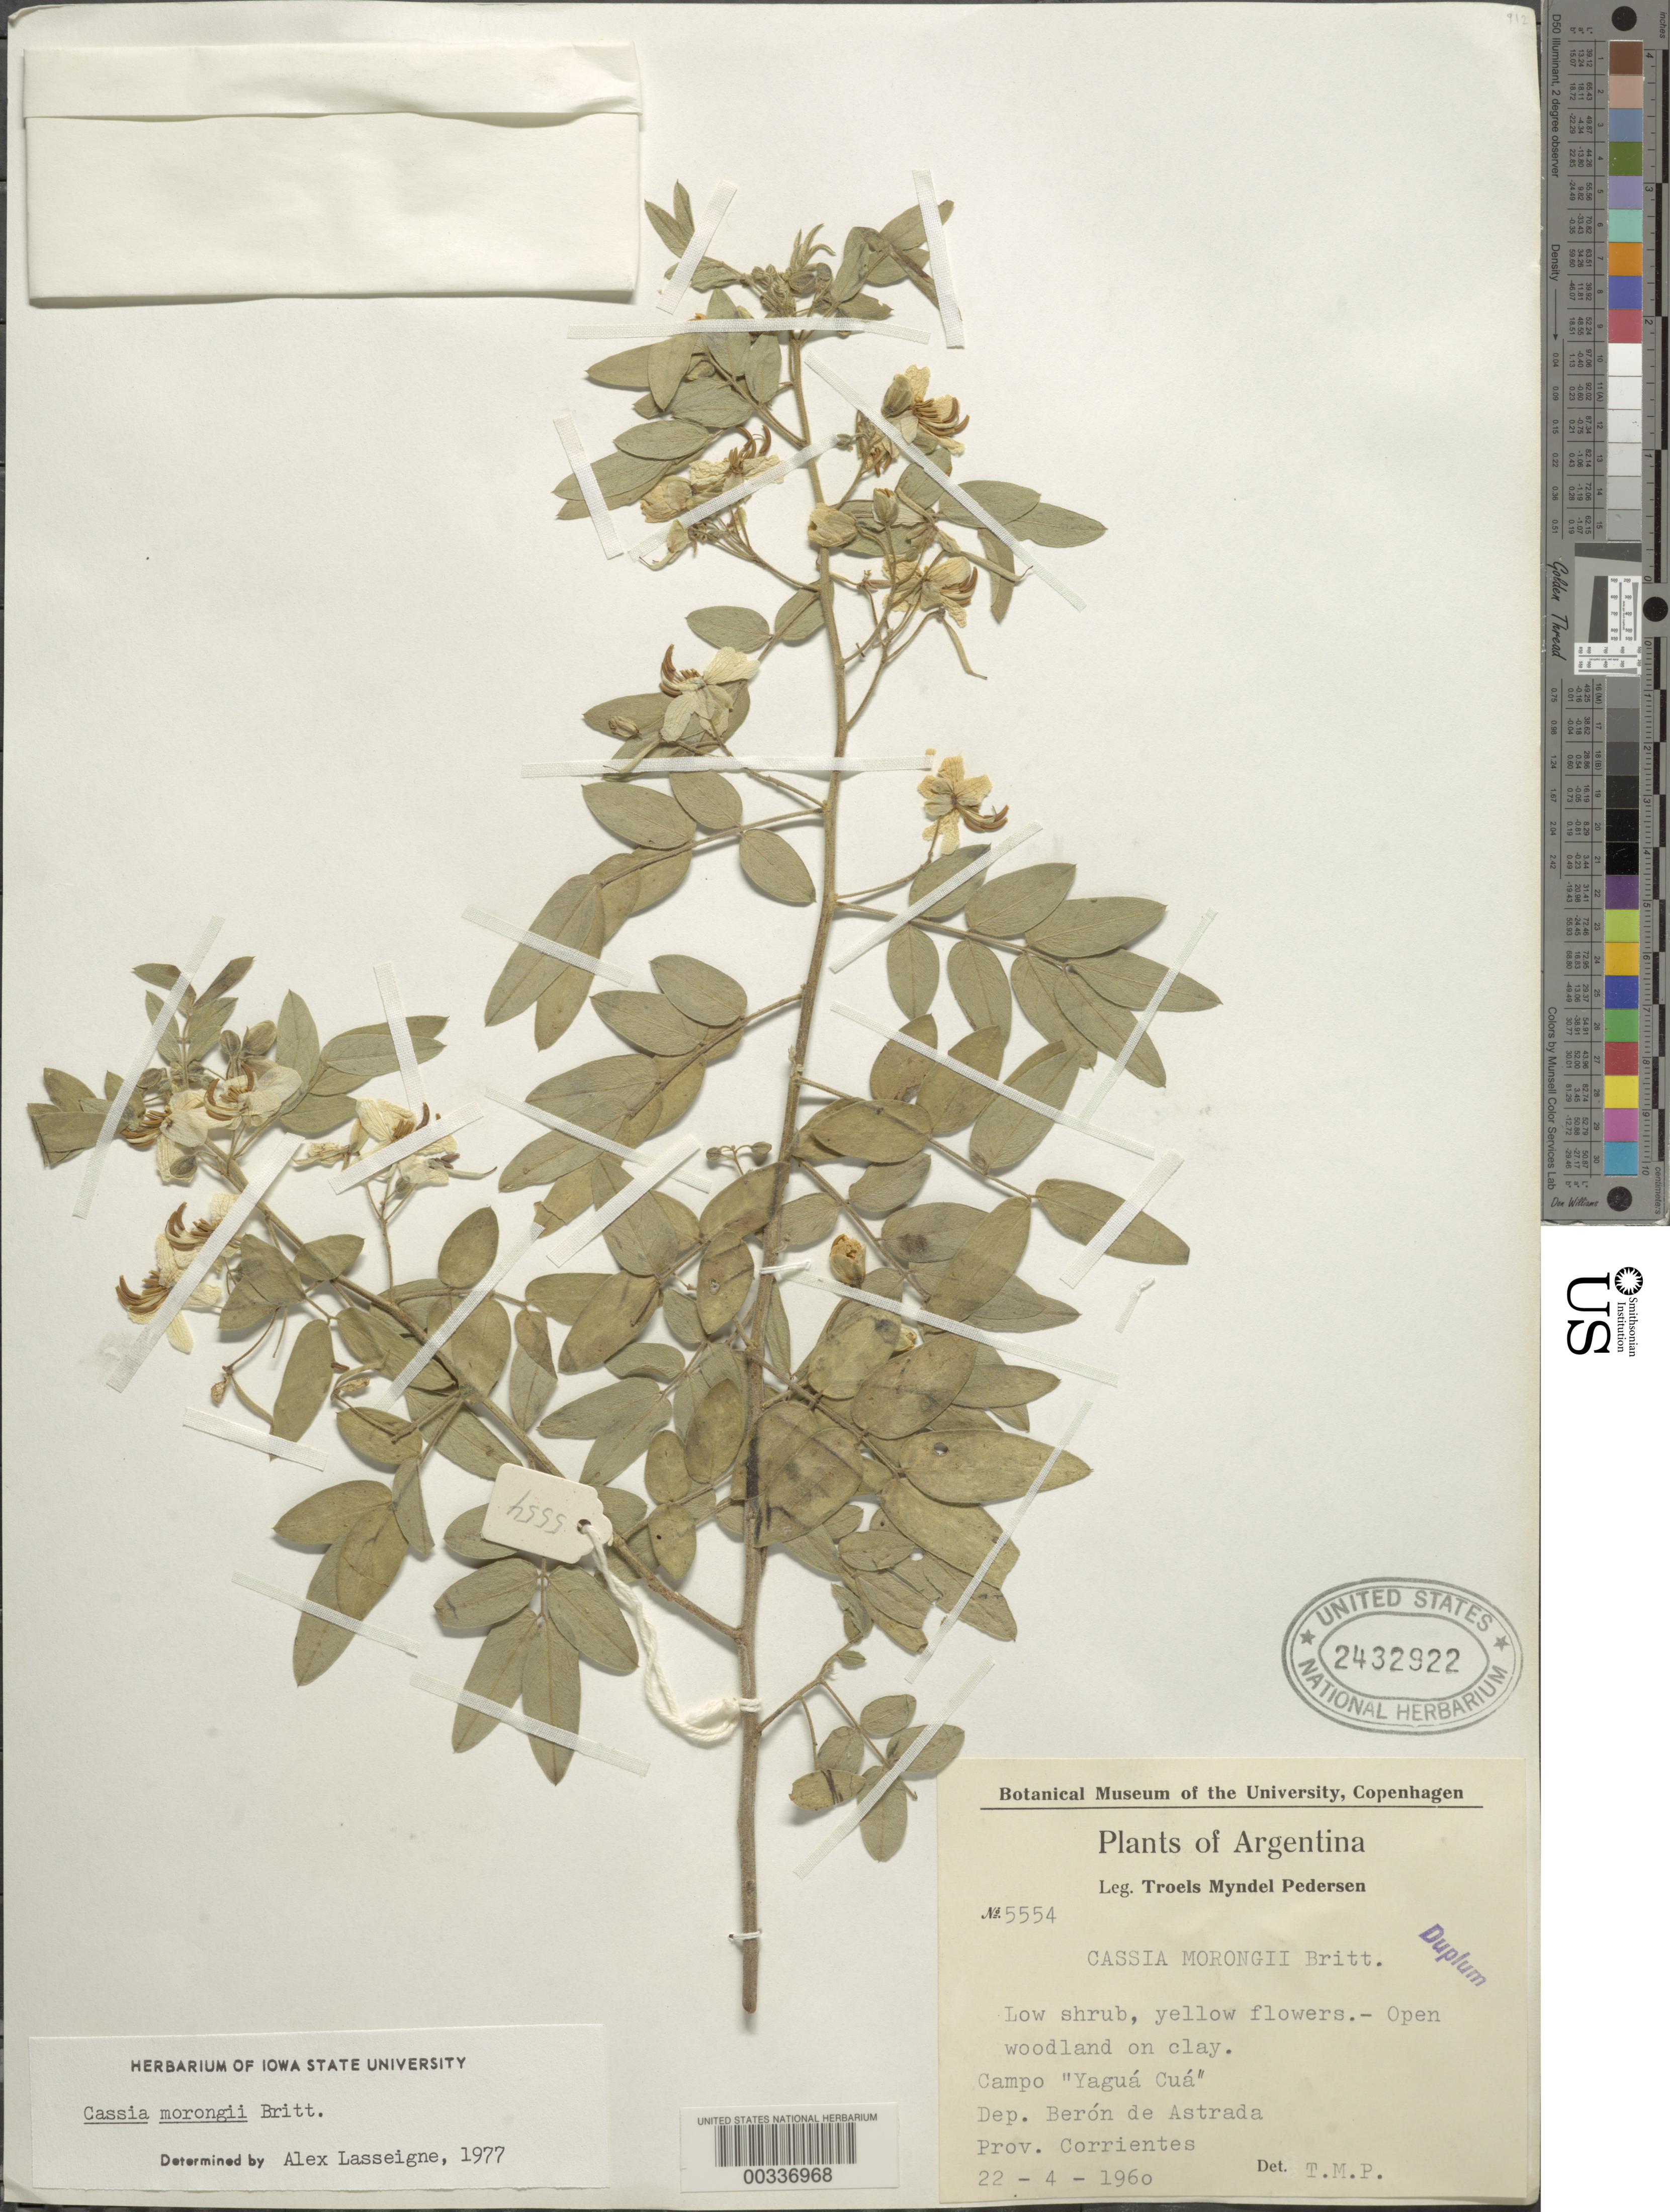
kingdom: Plantae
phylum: Tracheophyta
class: Magnoliopsida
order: Fabales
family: Fabaceae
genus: Senna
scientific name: Senna morongii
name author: (Britton) H.S. Irwin & Barneby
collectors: T. M. Pedersen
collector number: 5554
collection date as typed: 22 Apr 1960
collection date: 1960-04-22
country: Argentina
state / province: Corrientes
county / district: Berón De Astrada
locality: Campo "Yagua Cua"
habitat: Open woodland on clay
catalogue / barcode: US 2432922